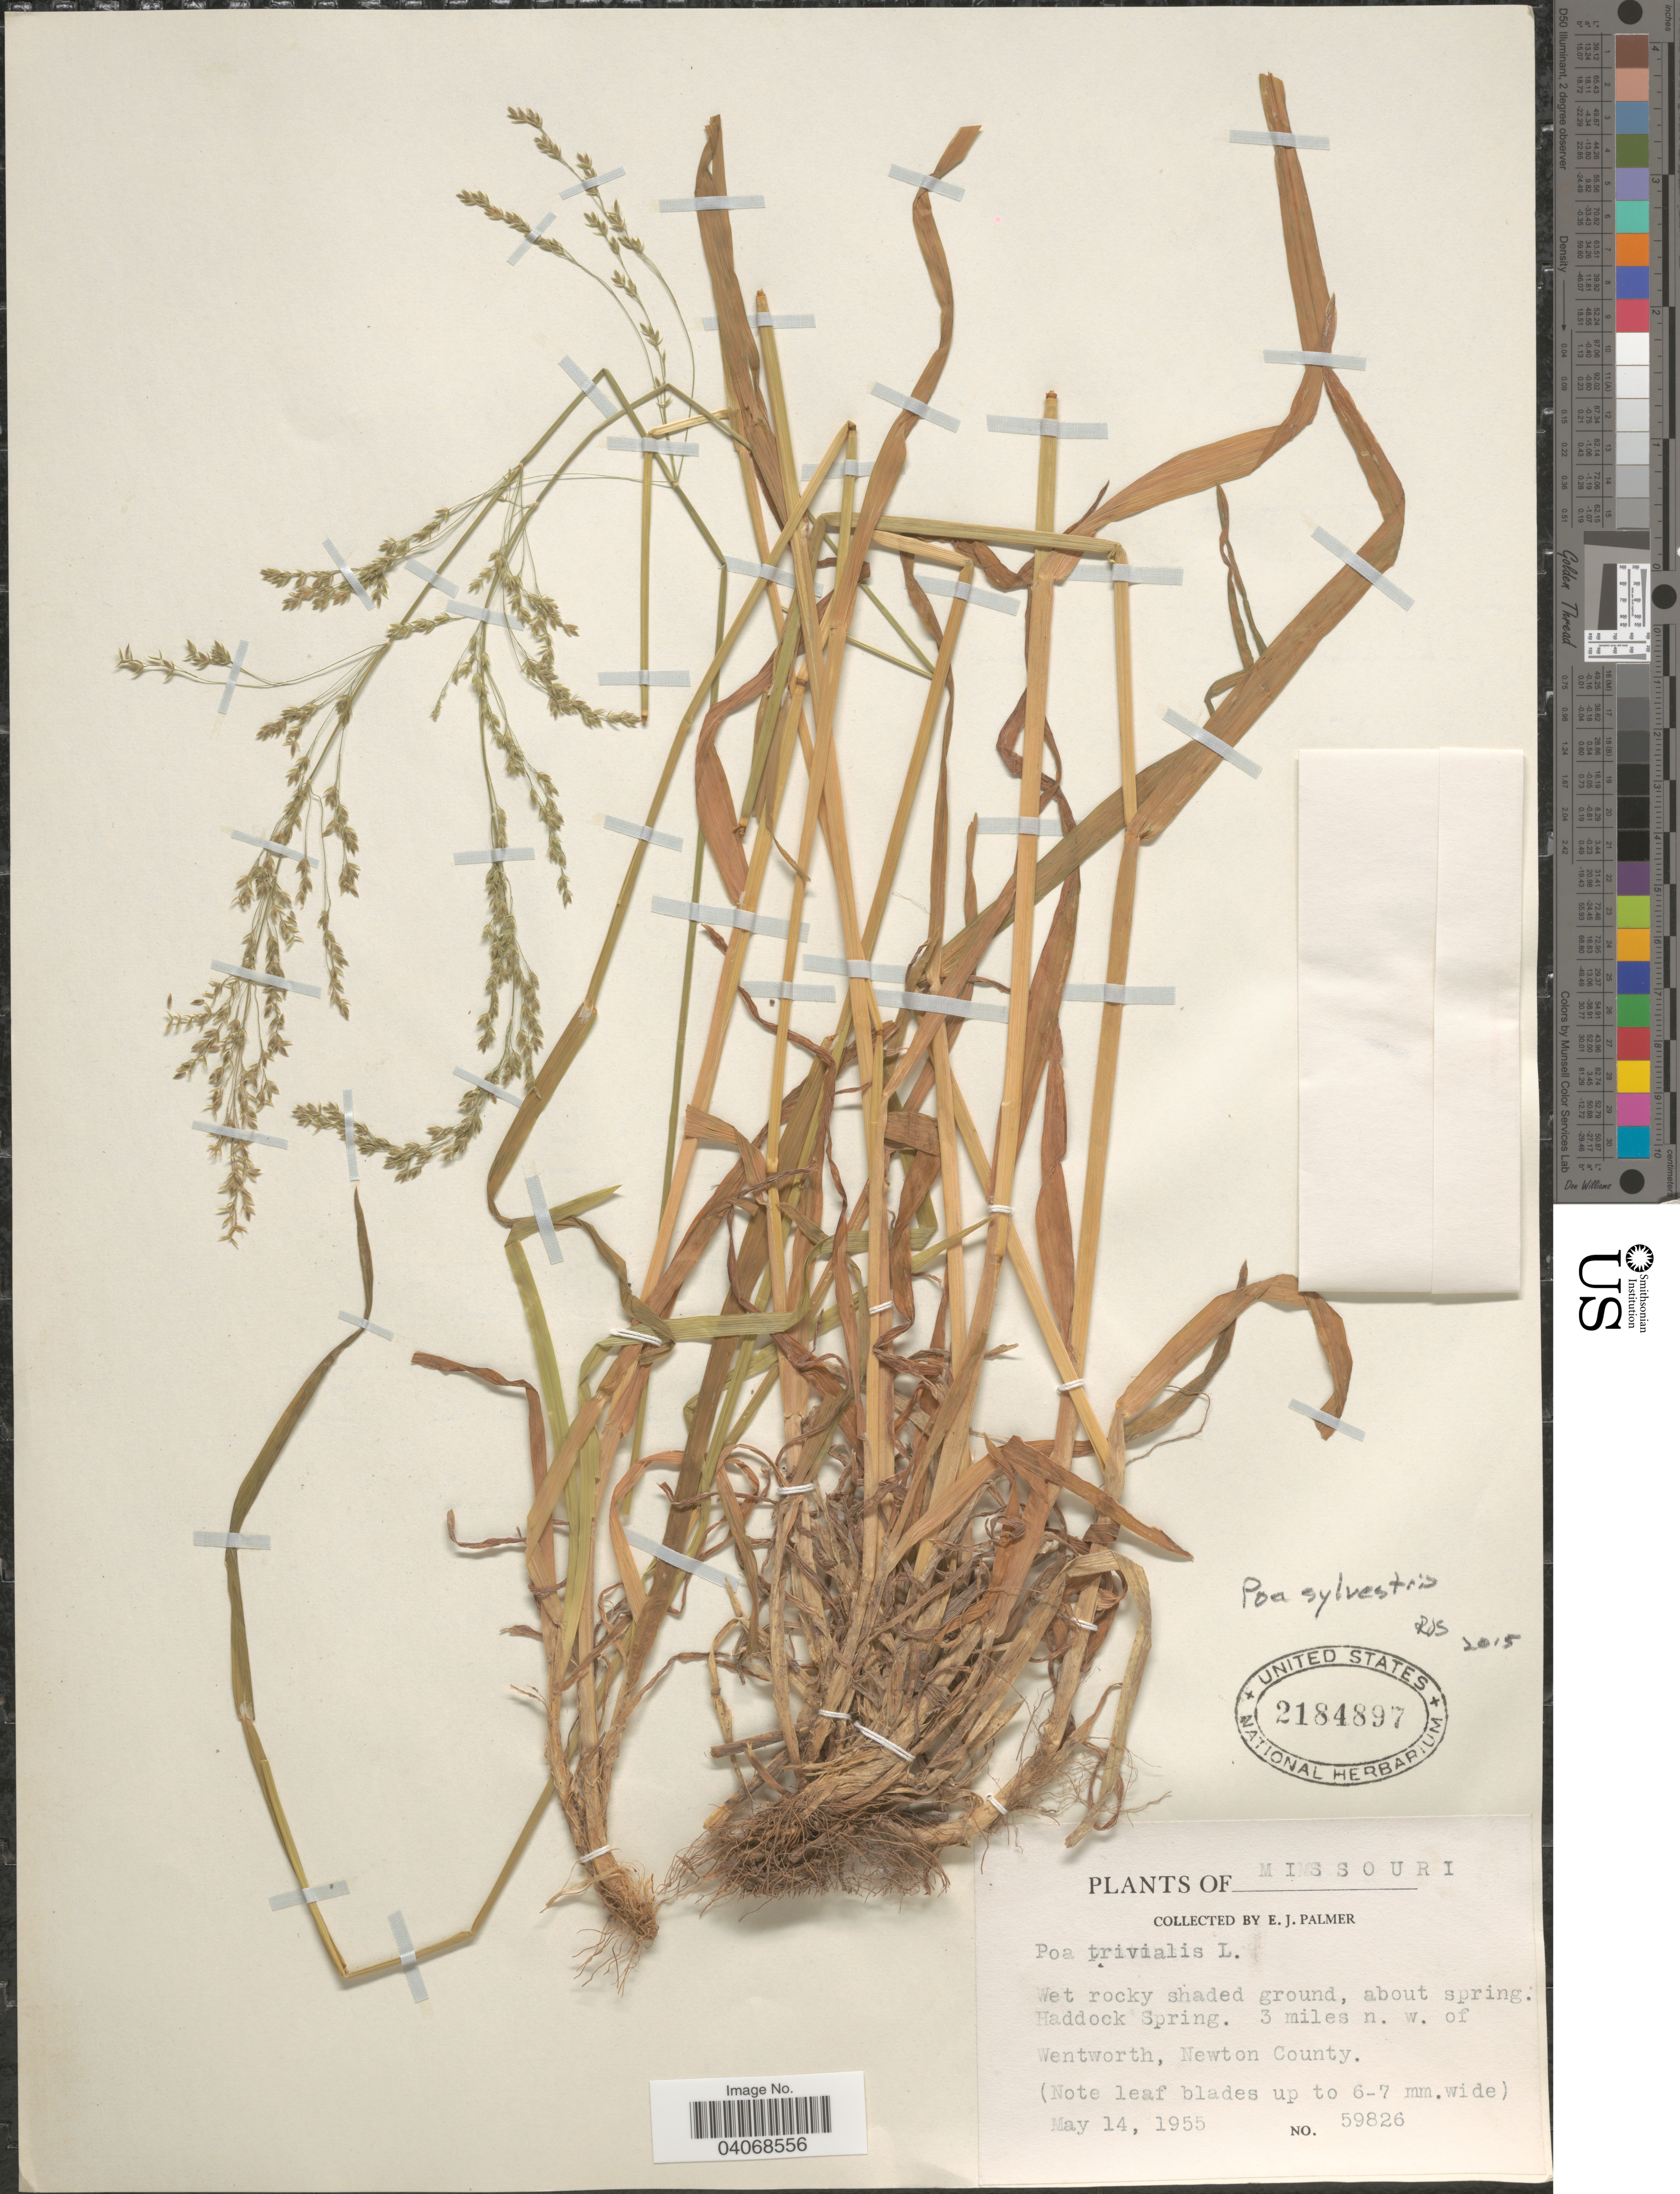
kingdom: Plantae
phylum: Tracheophyta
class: Liliopsida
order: Poales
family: Poaceae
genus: Poa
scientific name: Poa sylvestris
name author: A. Gray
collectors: E. J. Palmer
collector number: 59826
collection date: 1955-05-14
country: United States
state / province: Missouri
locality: Wet rocky shaded ground, about spring. Haddock Spring. 3 miles n. w. of Wentworth, Newton County.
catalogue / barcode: US 2184897